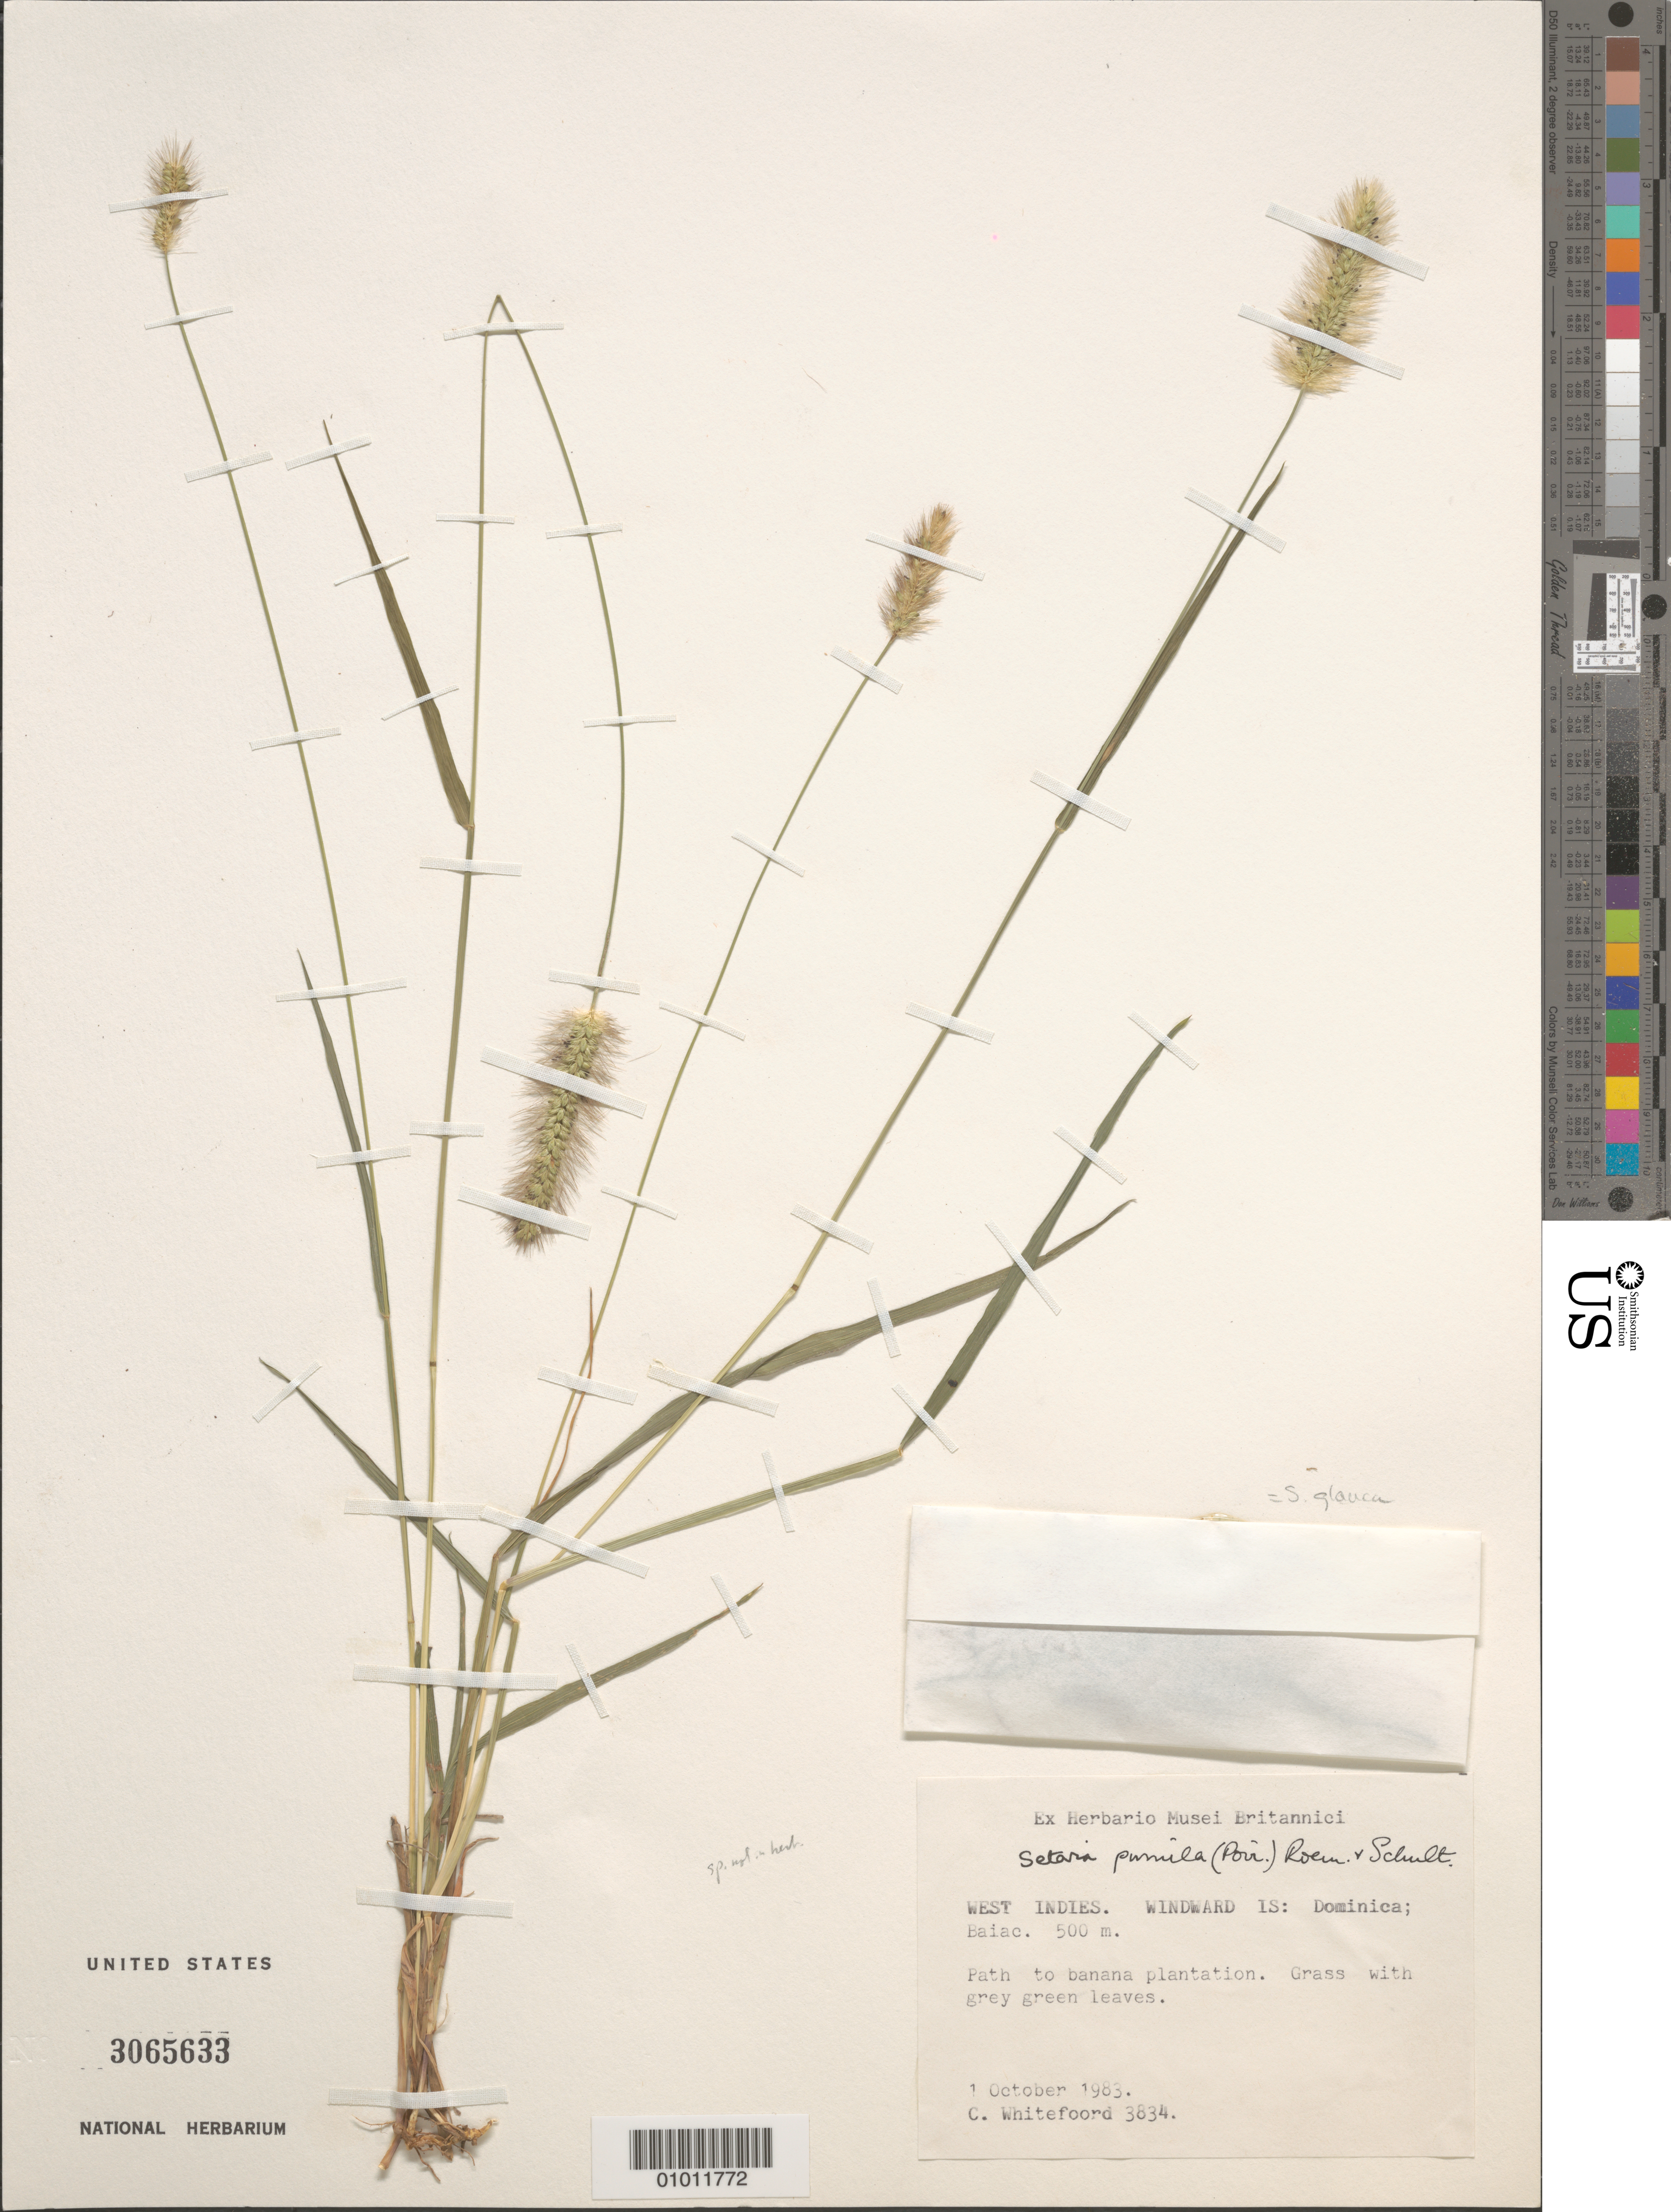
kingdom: Plantae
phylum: Tracheophyta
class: Liliopsida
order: Poales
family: Poaceae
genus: Setaria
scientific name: Setaria pumila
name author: (Poir.) Roem. & Schult.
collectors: C. Whitefoord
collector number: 3834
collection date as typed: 01 Oct 1983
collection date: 1983-10-01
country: Dominica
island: Dominica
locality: Windward Is., Baiac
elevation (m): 500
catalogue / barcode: US 3065633